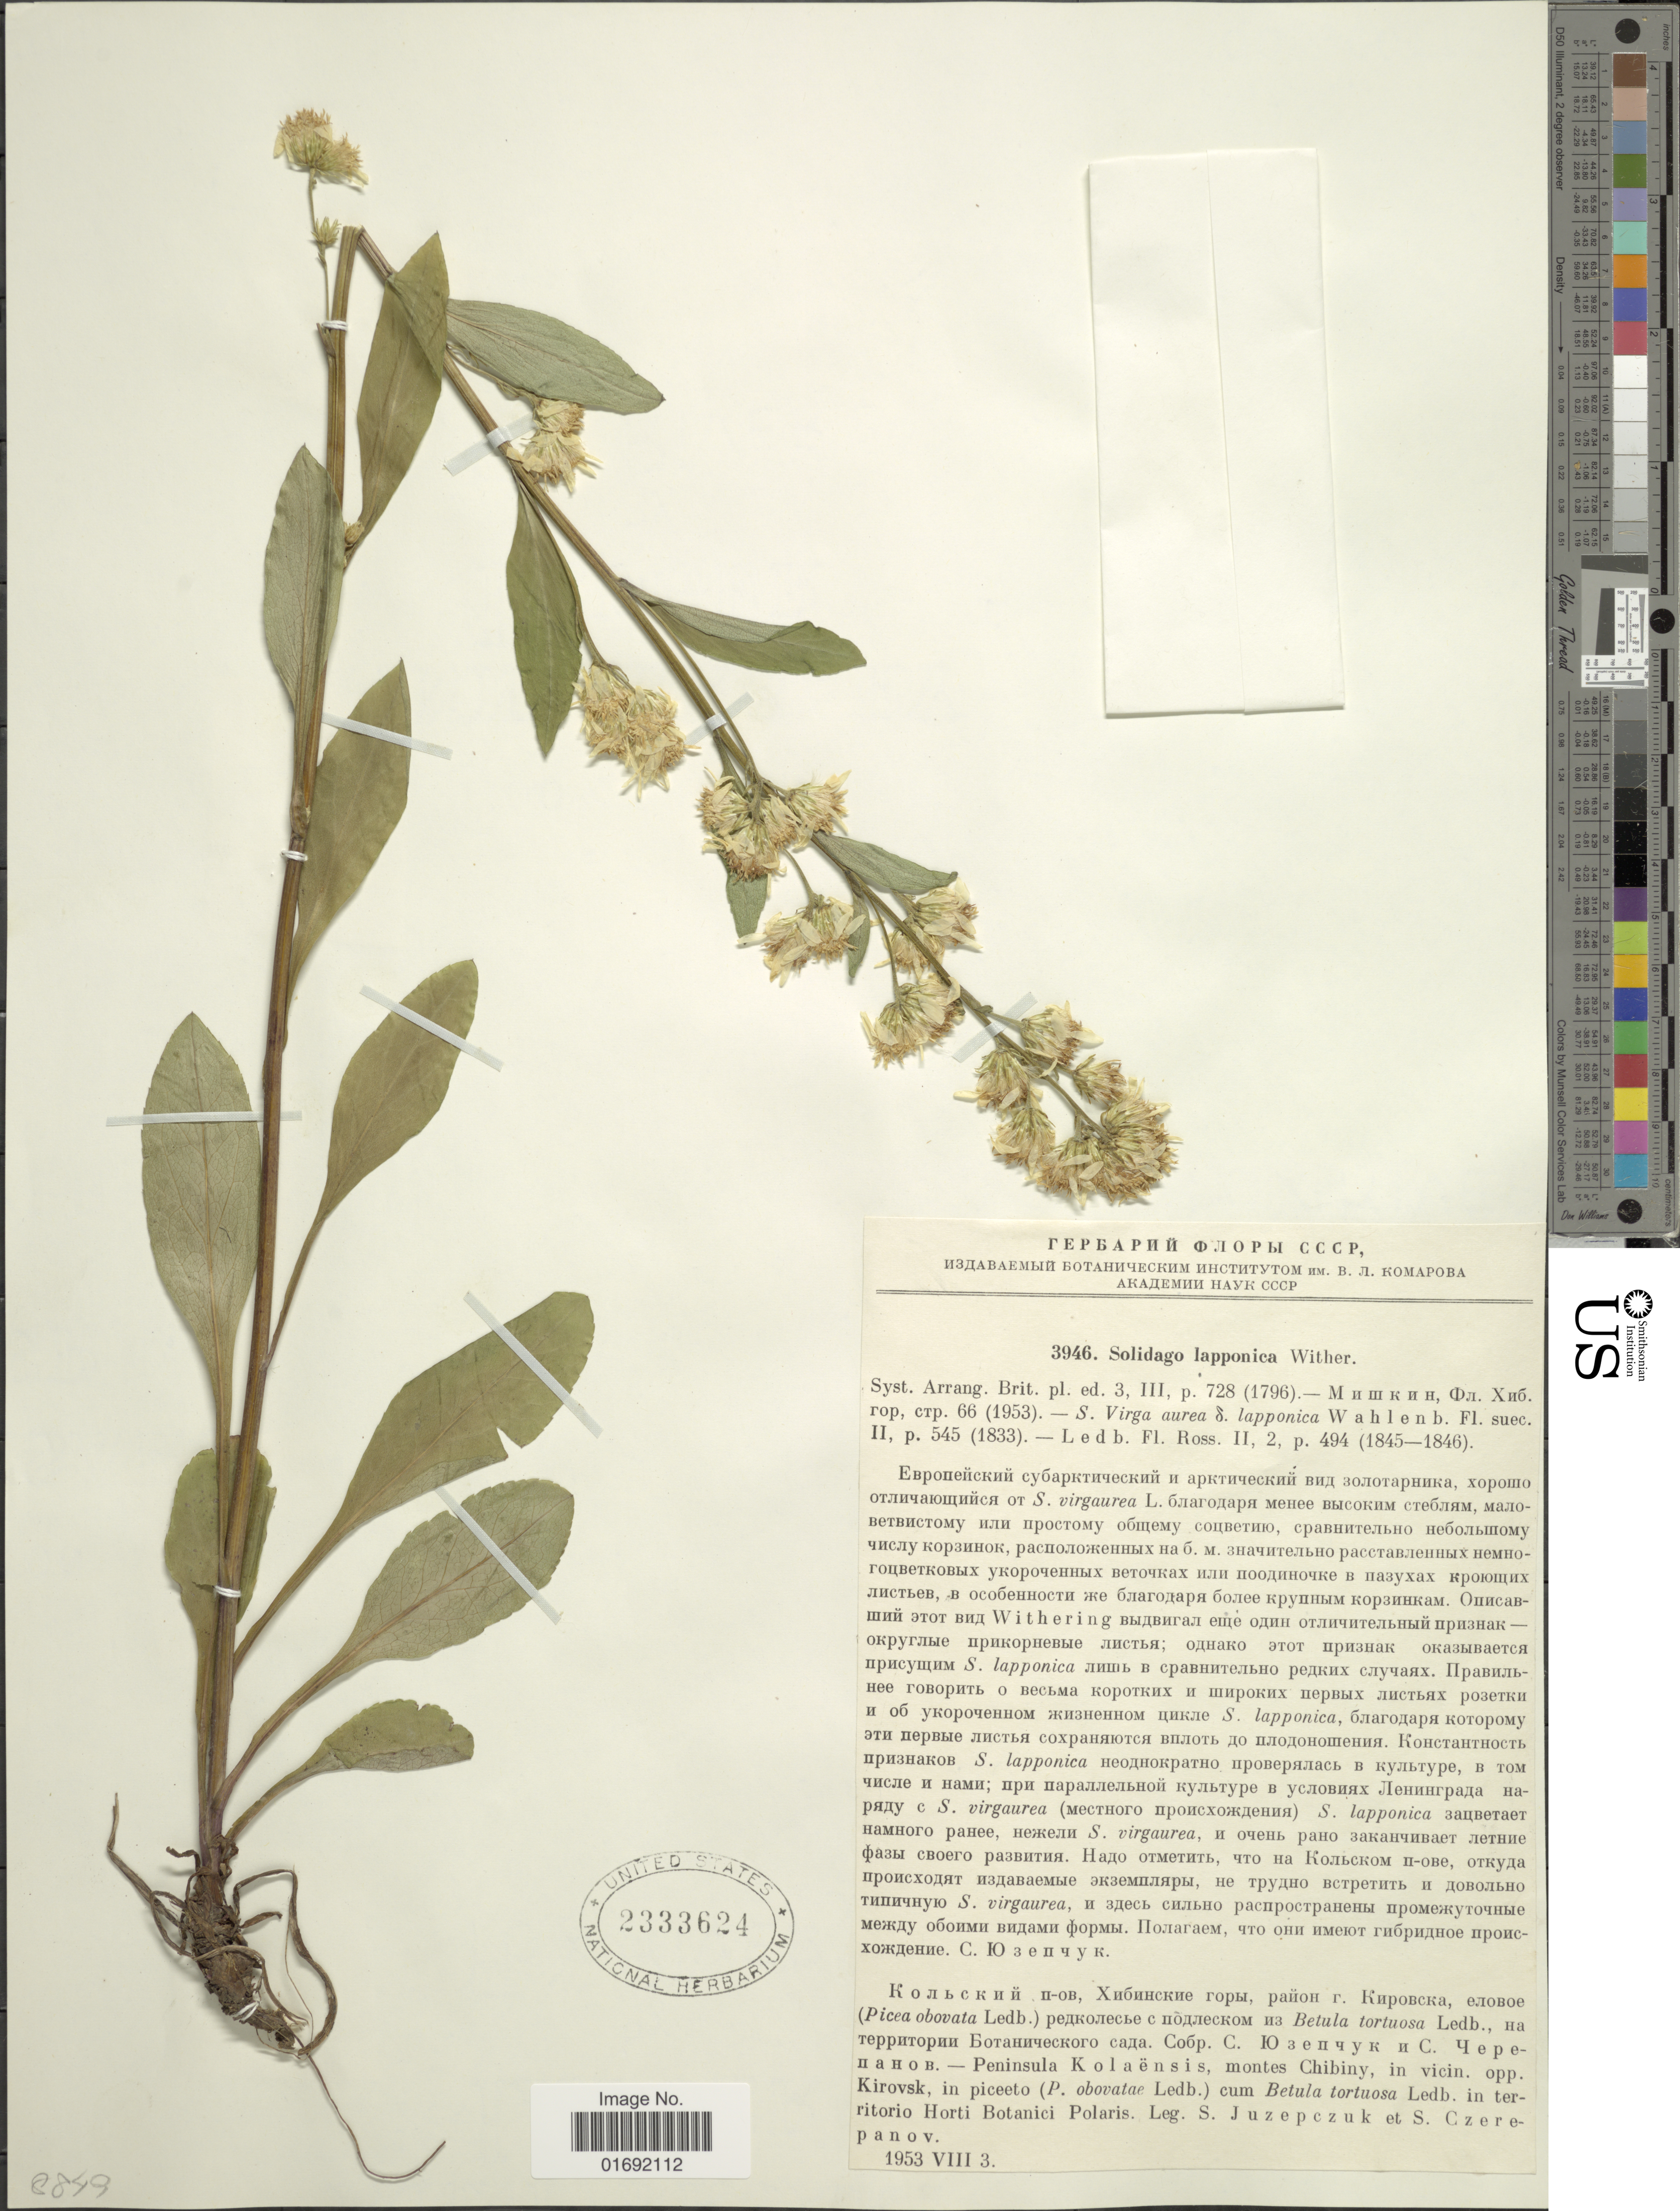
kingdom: Plantae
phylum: Tracheophyta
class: Magnoliopsida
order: Asterales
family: Asteraceae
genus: Solidago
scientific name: Solidago lapponica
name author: With.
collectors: S. V. Juzepczuk & S. Czerepanov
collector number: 3946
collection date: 1953-08-03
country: Russian Federation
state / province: Murmansk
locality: Peninsula Kolaensis, montes Chibiny, in vicin. opp. Kirovsk, in piceeto cum Betula tortuosa Ledb. in territorio Horti Botanici Polaris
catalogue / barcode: US 2333624